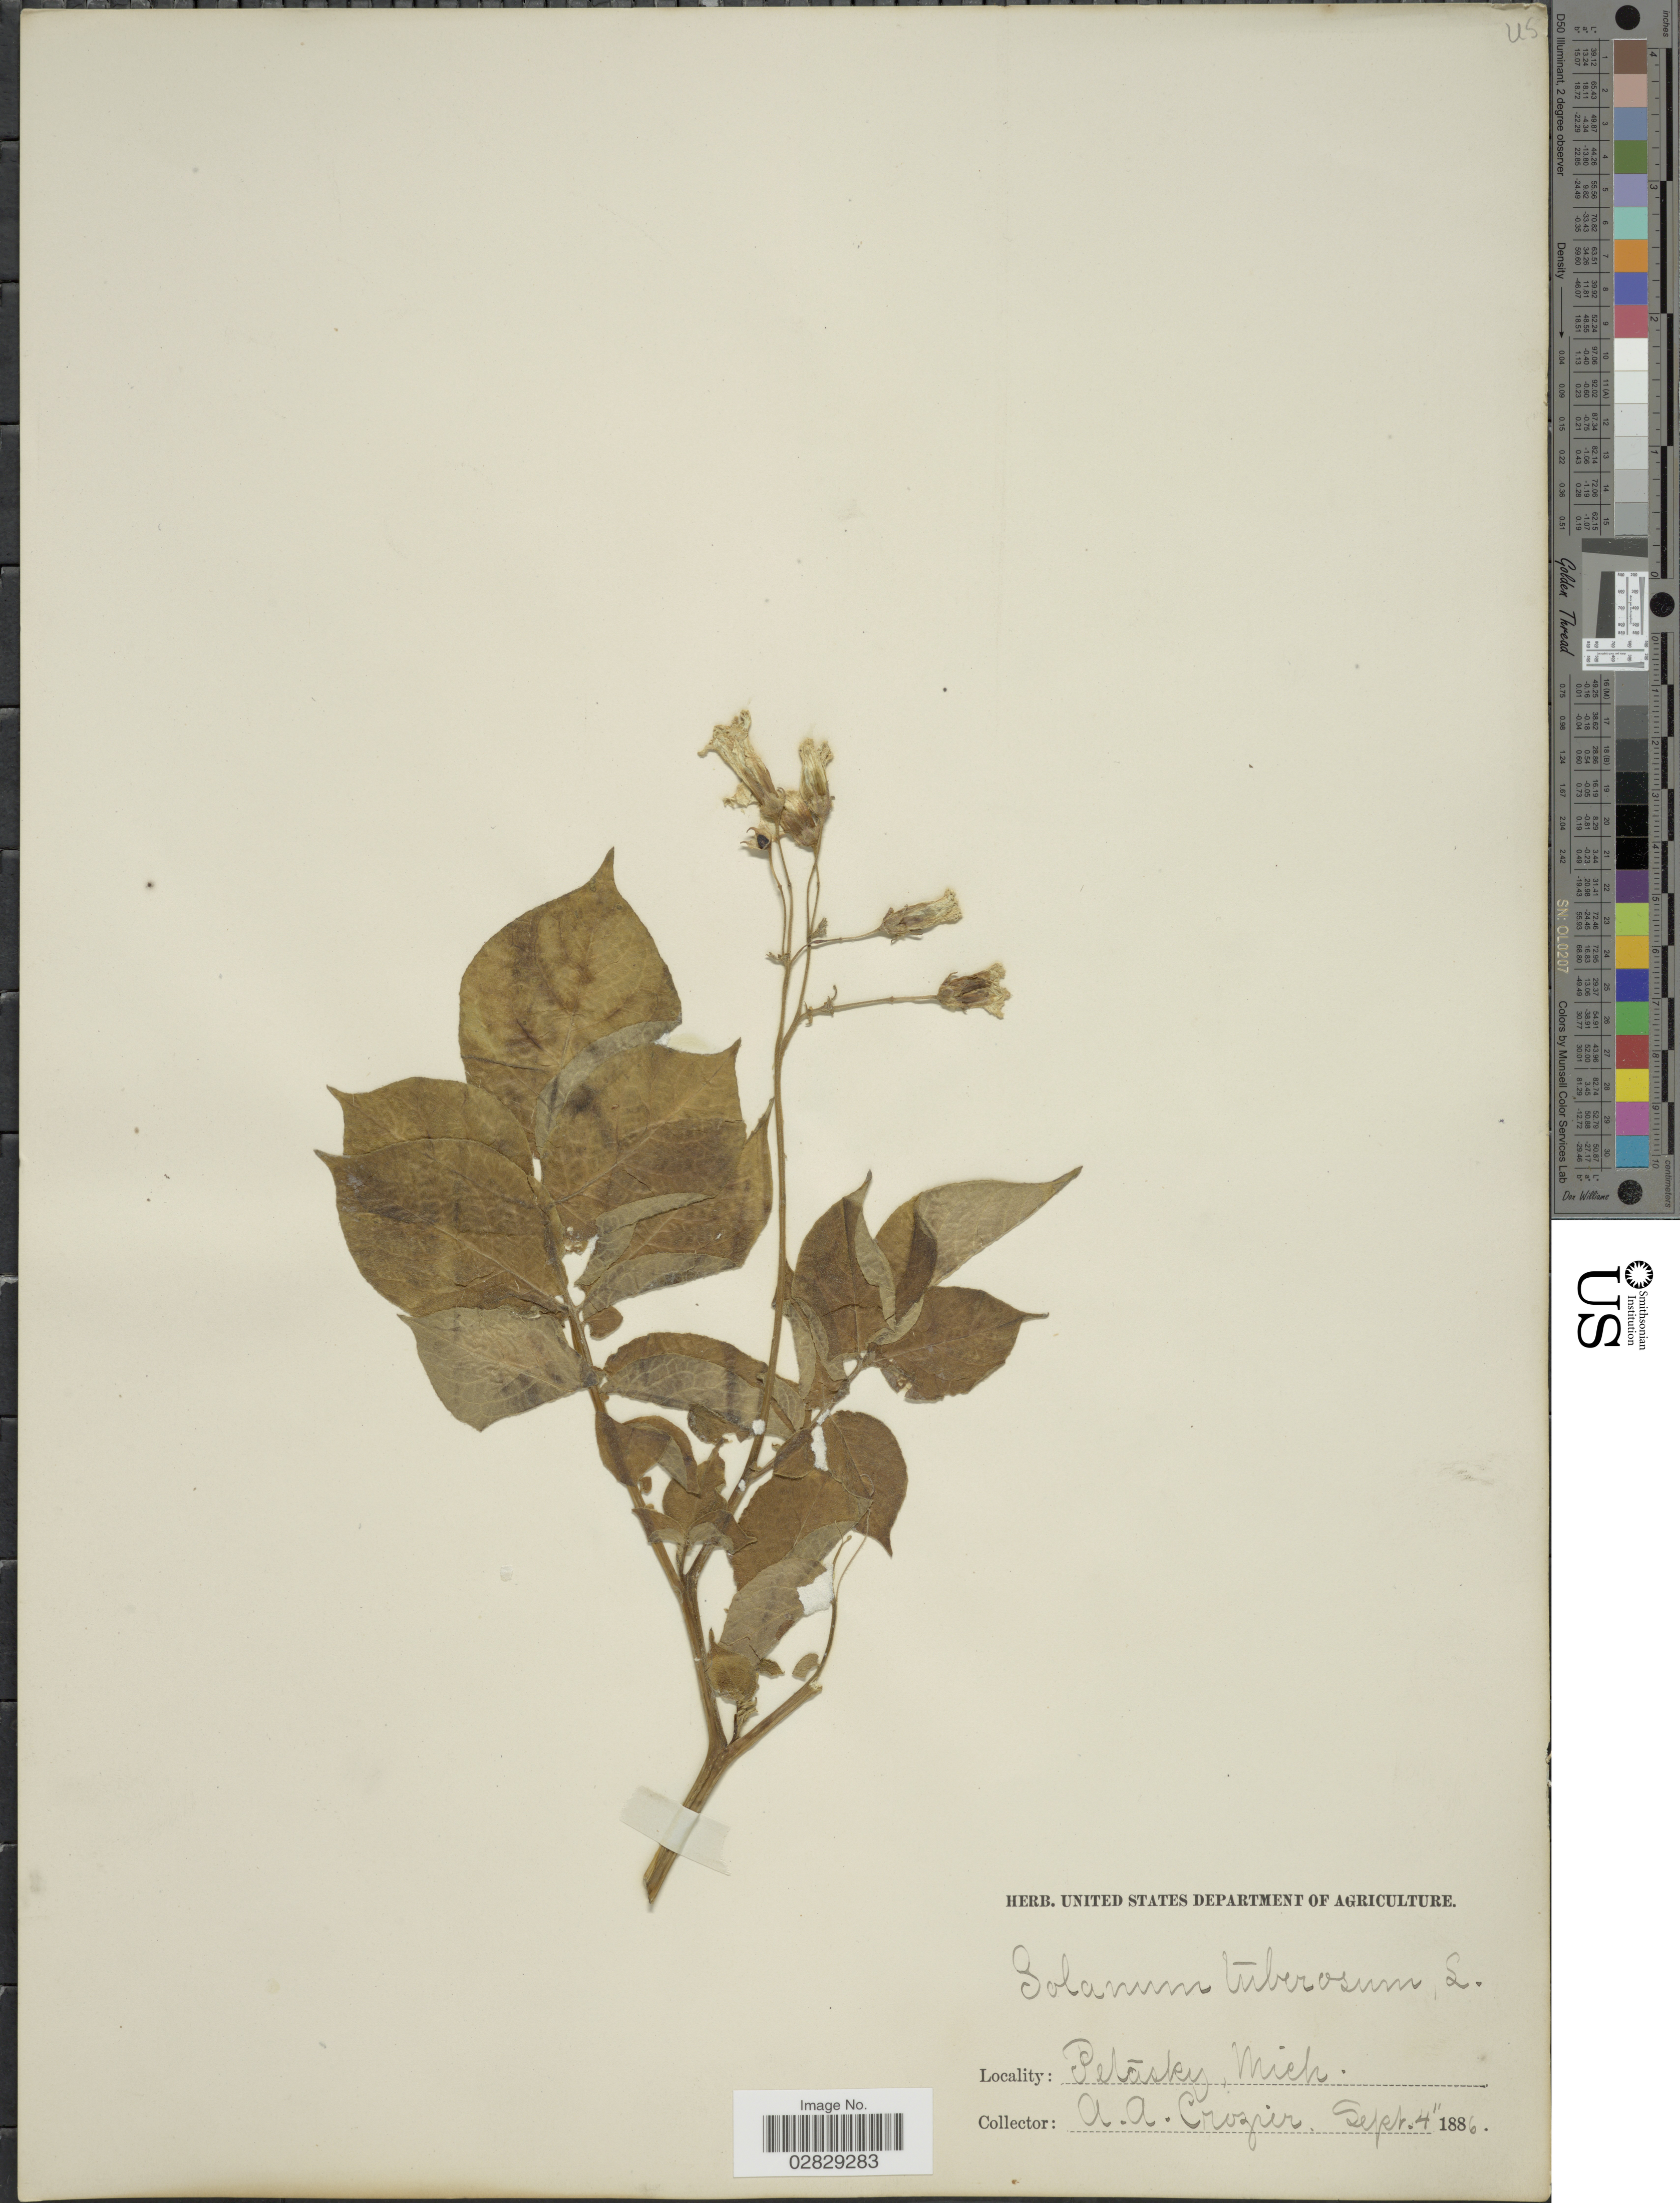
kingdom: Plantae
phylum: Tracheophyta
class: Magnoliopsida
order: Solanales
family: Solanaceae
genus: Solanum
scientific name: Solanum tuberosum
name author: L.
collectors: A. Crozier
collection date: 1886-09-04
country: United States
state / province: Michigan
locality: Petosky.